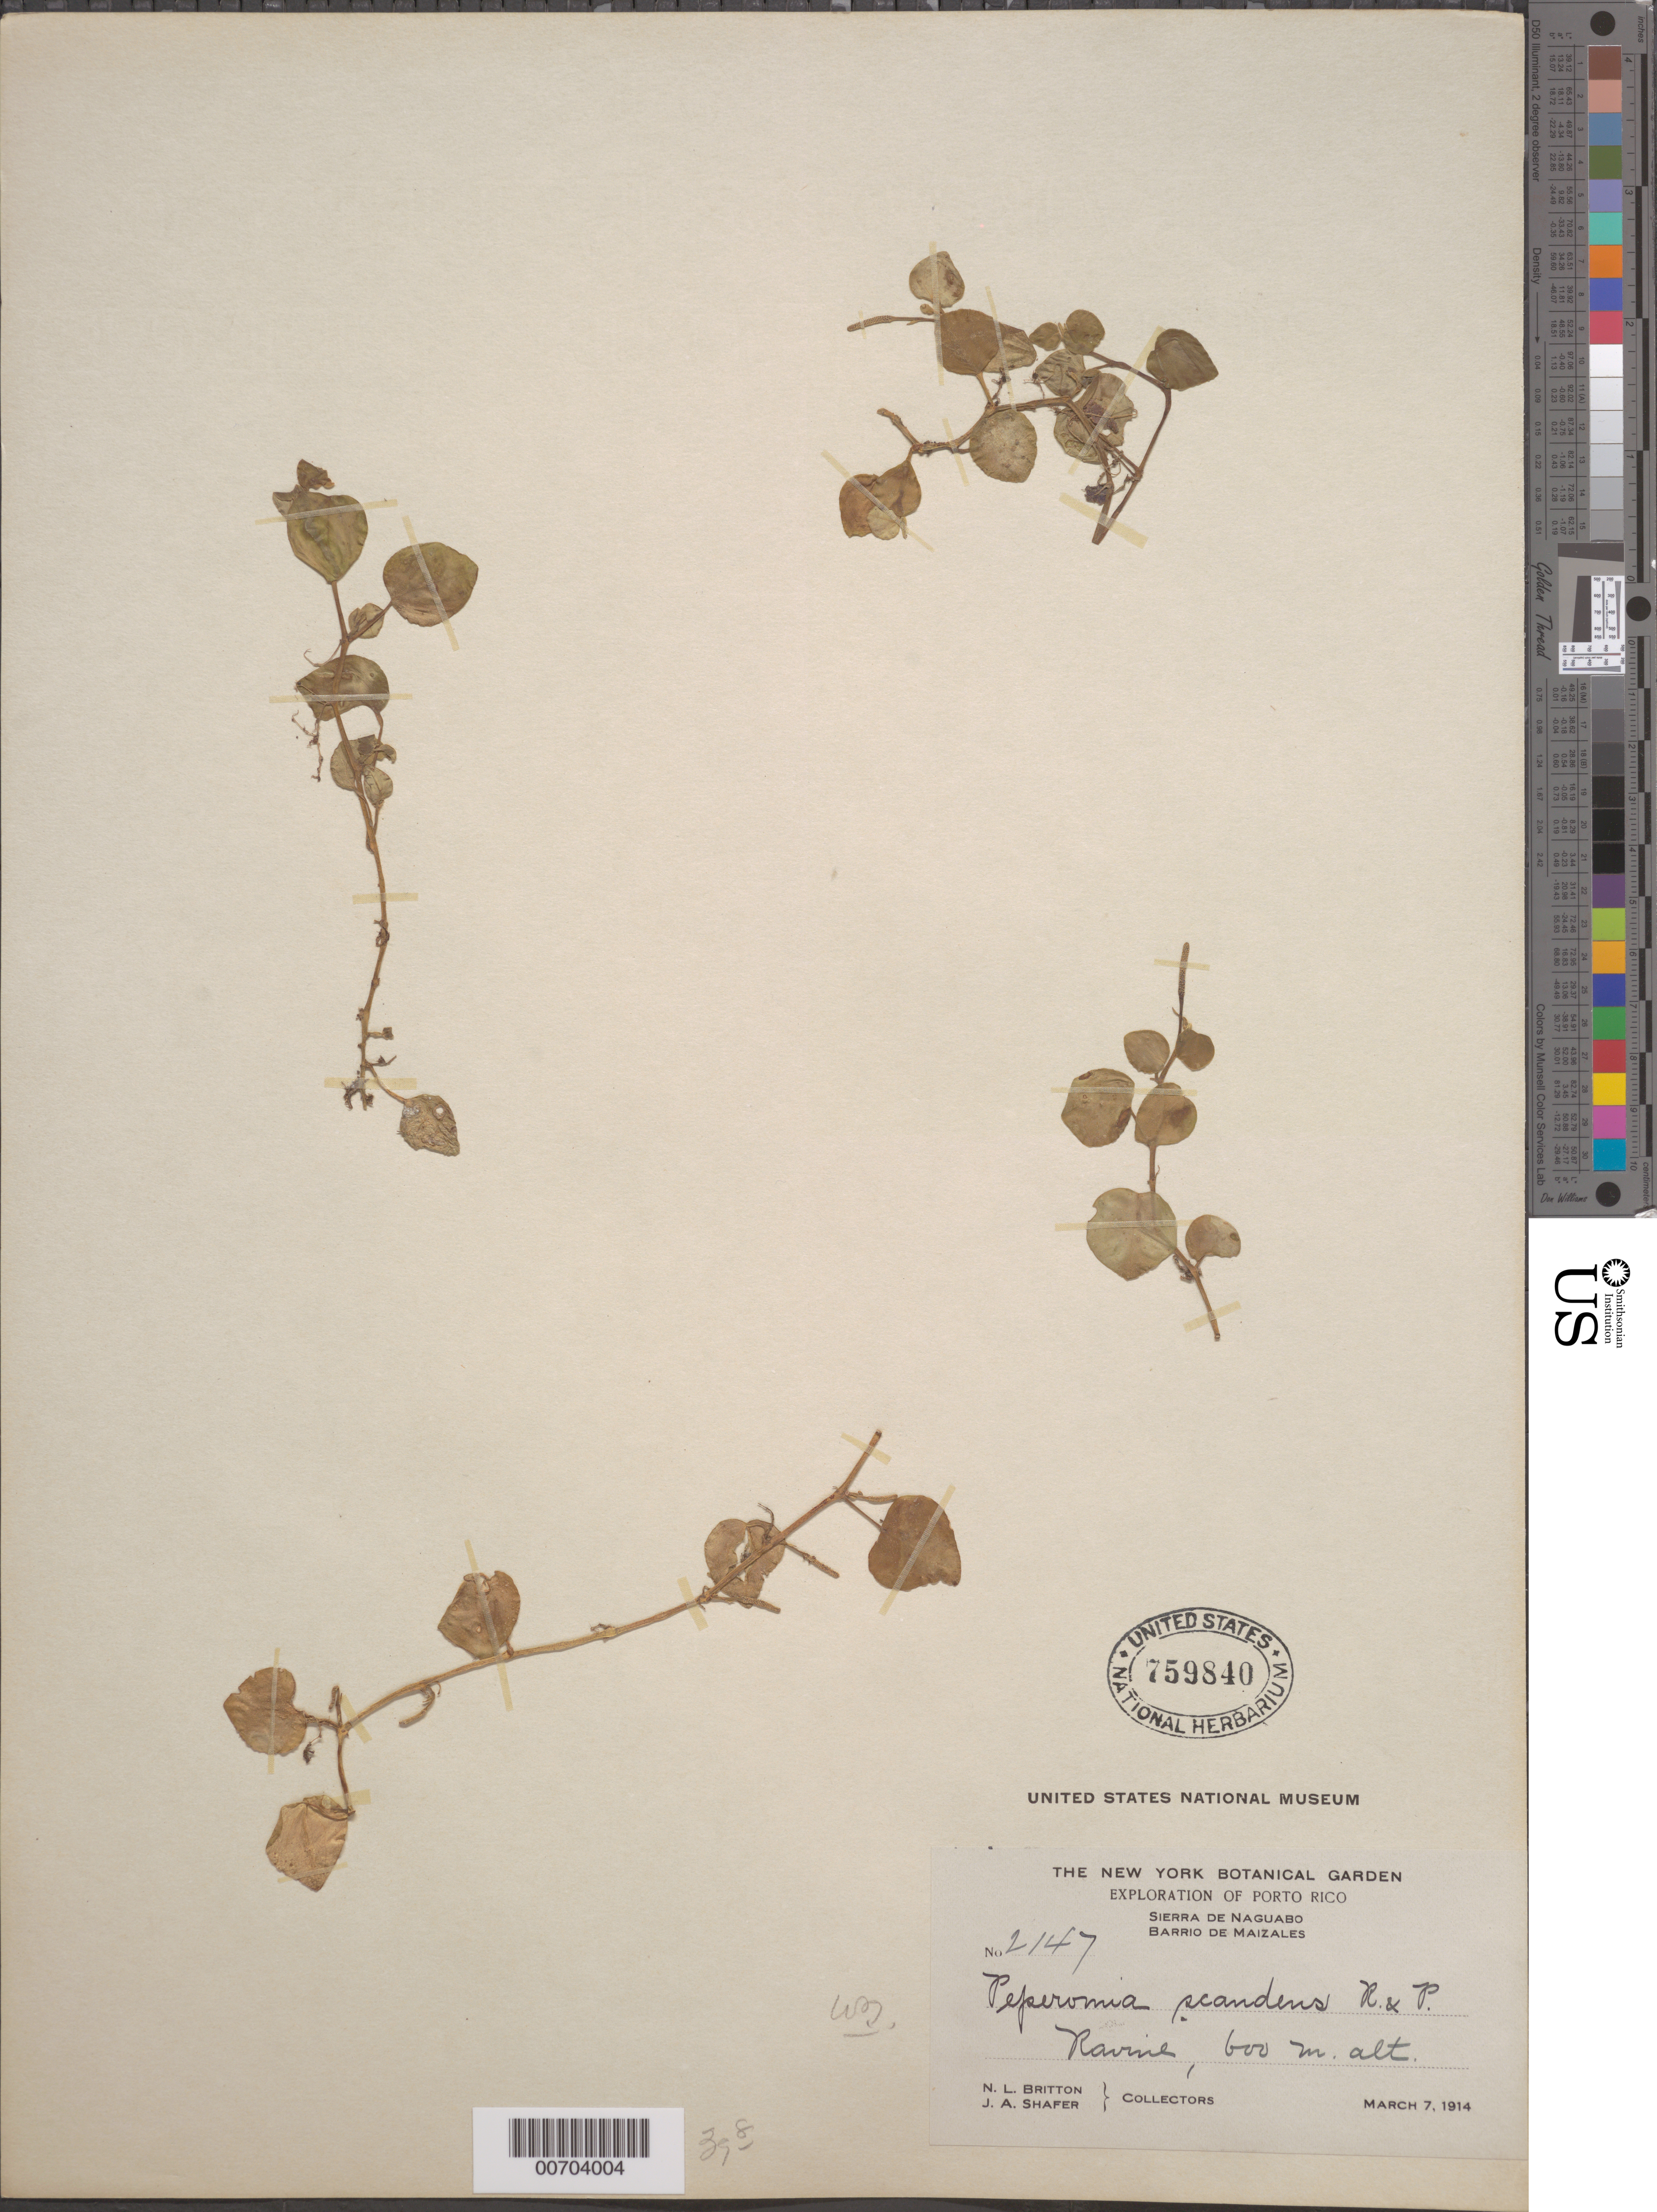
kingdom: Plantae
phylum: Tracheophyta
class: Magnoliopsida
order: Piperales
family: Piperaceae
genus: Peperomia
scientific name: Peperomia scandens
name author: Ruiz & Pav.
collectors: N. Britton & J. A. Shafer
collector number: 2147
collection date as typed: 07 Mar 1914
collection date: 1914-03-07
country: Puerto Rico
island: Greater Antilles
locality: Sierra de Naguabo, Barrio de Maizales.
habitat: Ravine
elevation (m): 600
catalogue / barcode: US 759840